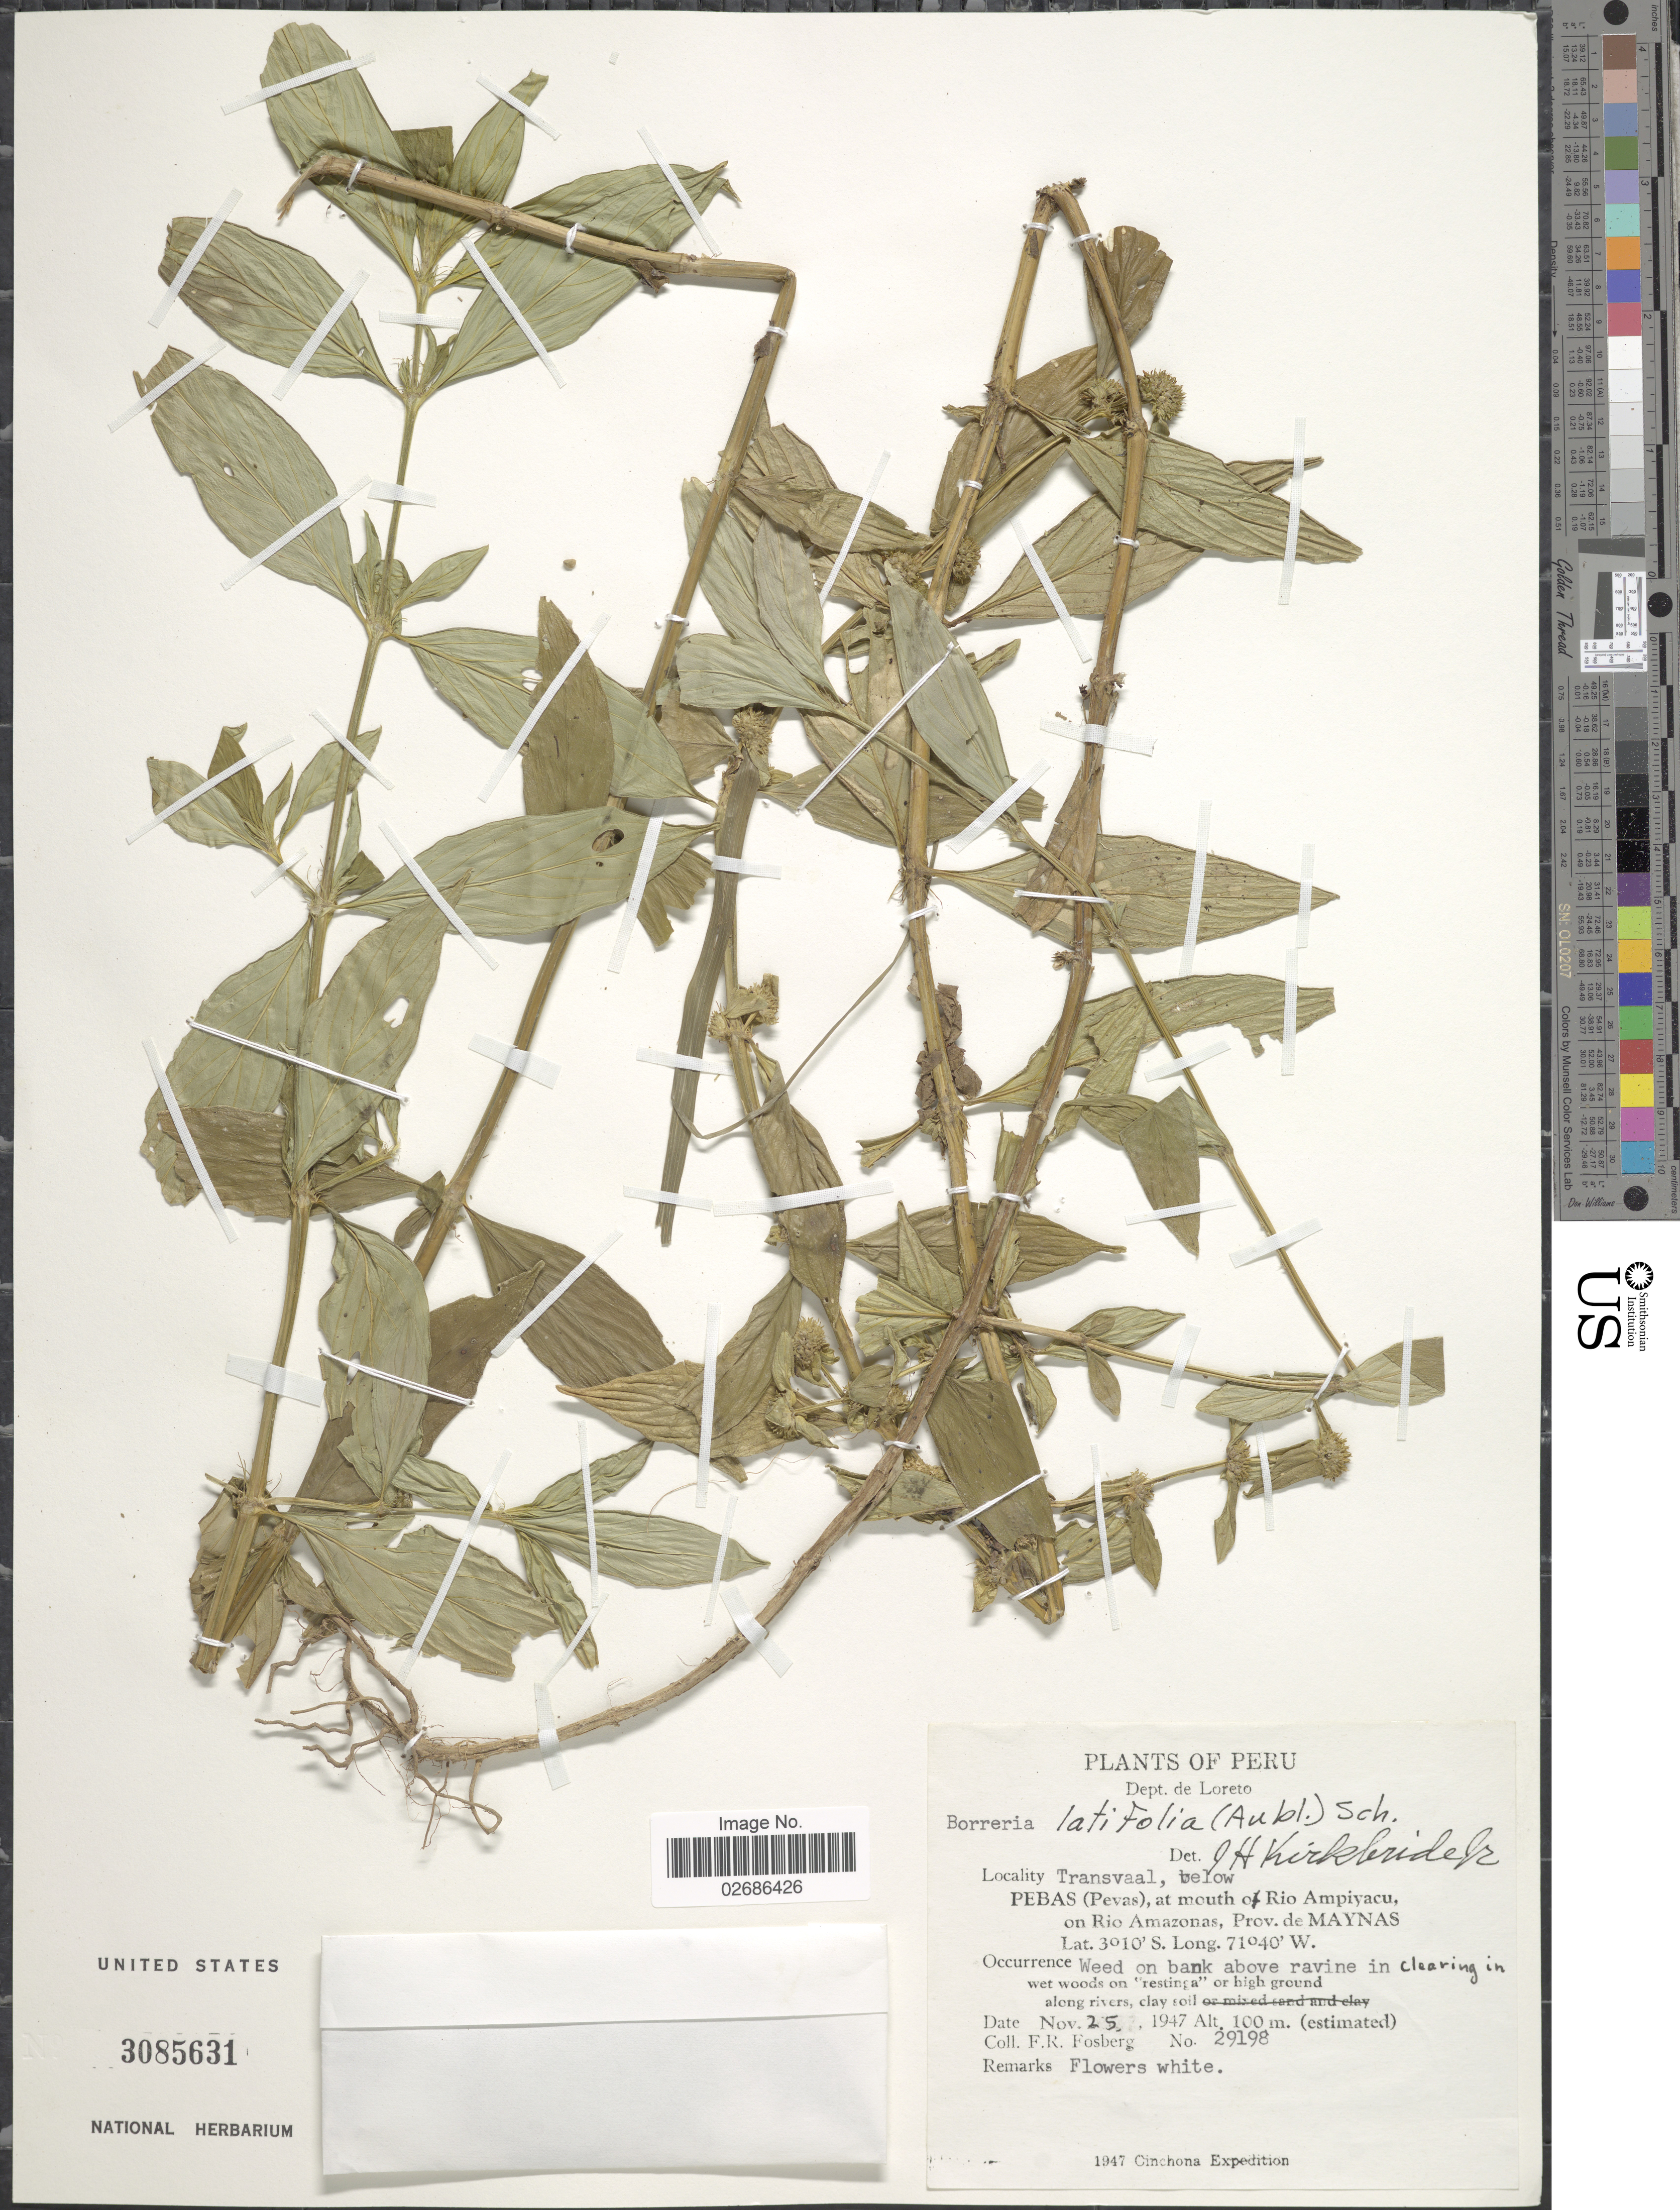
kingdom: Plantae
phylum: Tracheophyta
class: Magnoliopsida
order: Gentianales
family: Rubiaceae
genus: Borreria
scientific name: Borreria latifolia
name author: (Aubl.) K. Schum.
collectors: F. R. Fosberg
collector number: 29198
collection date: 1947-11-25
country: Peru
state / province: Loreto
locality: Dept. de Loreto, Transvaal, below Pebas (Pevas) at mouth of Rio Ampiyacu, on Rio Amazonas, Prov. de Maynas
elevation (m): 100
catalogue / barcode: US 3085631